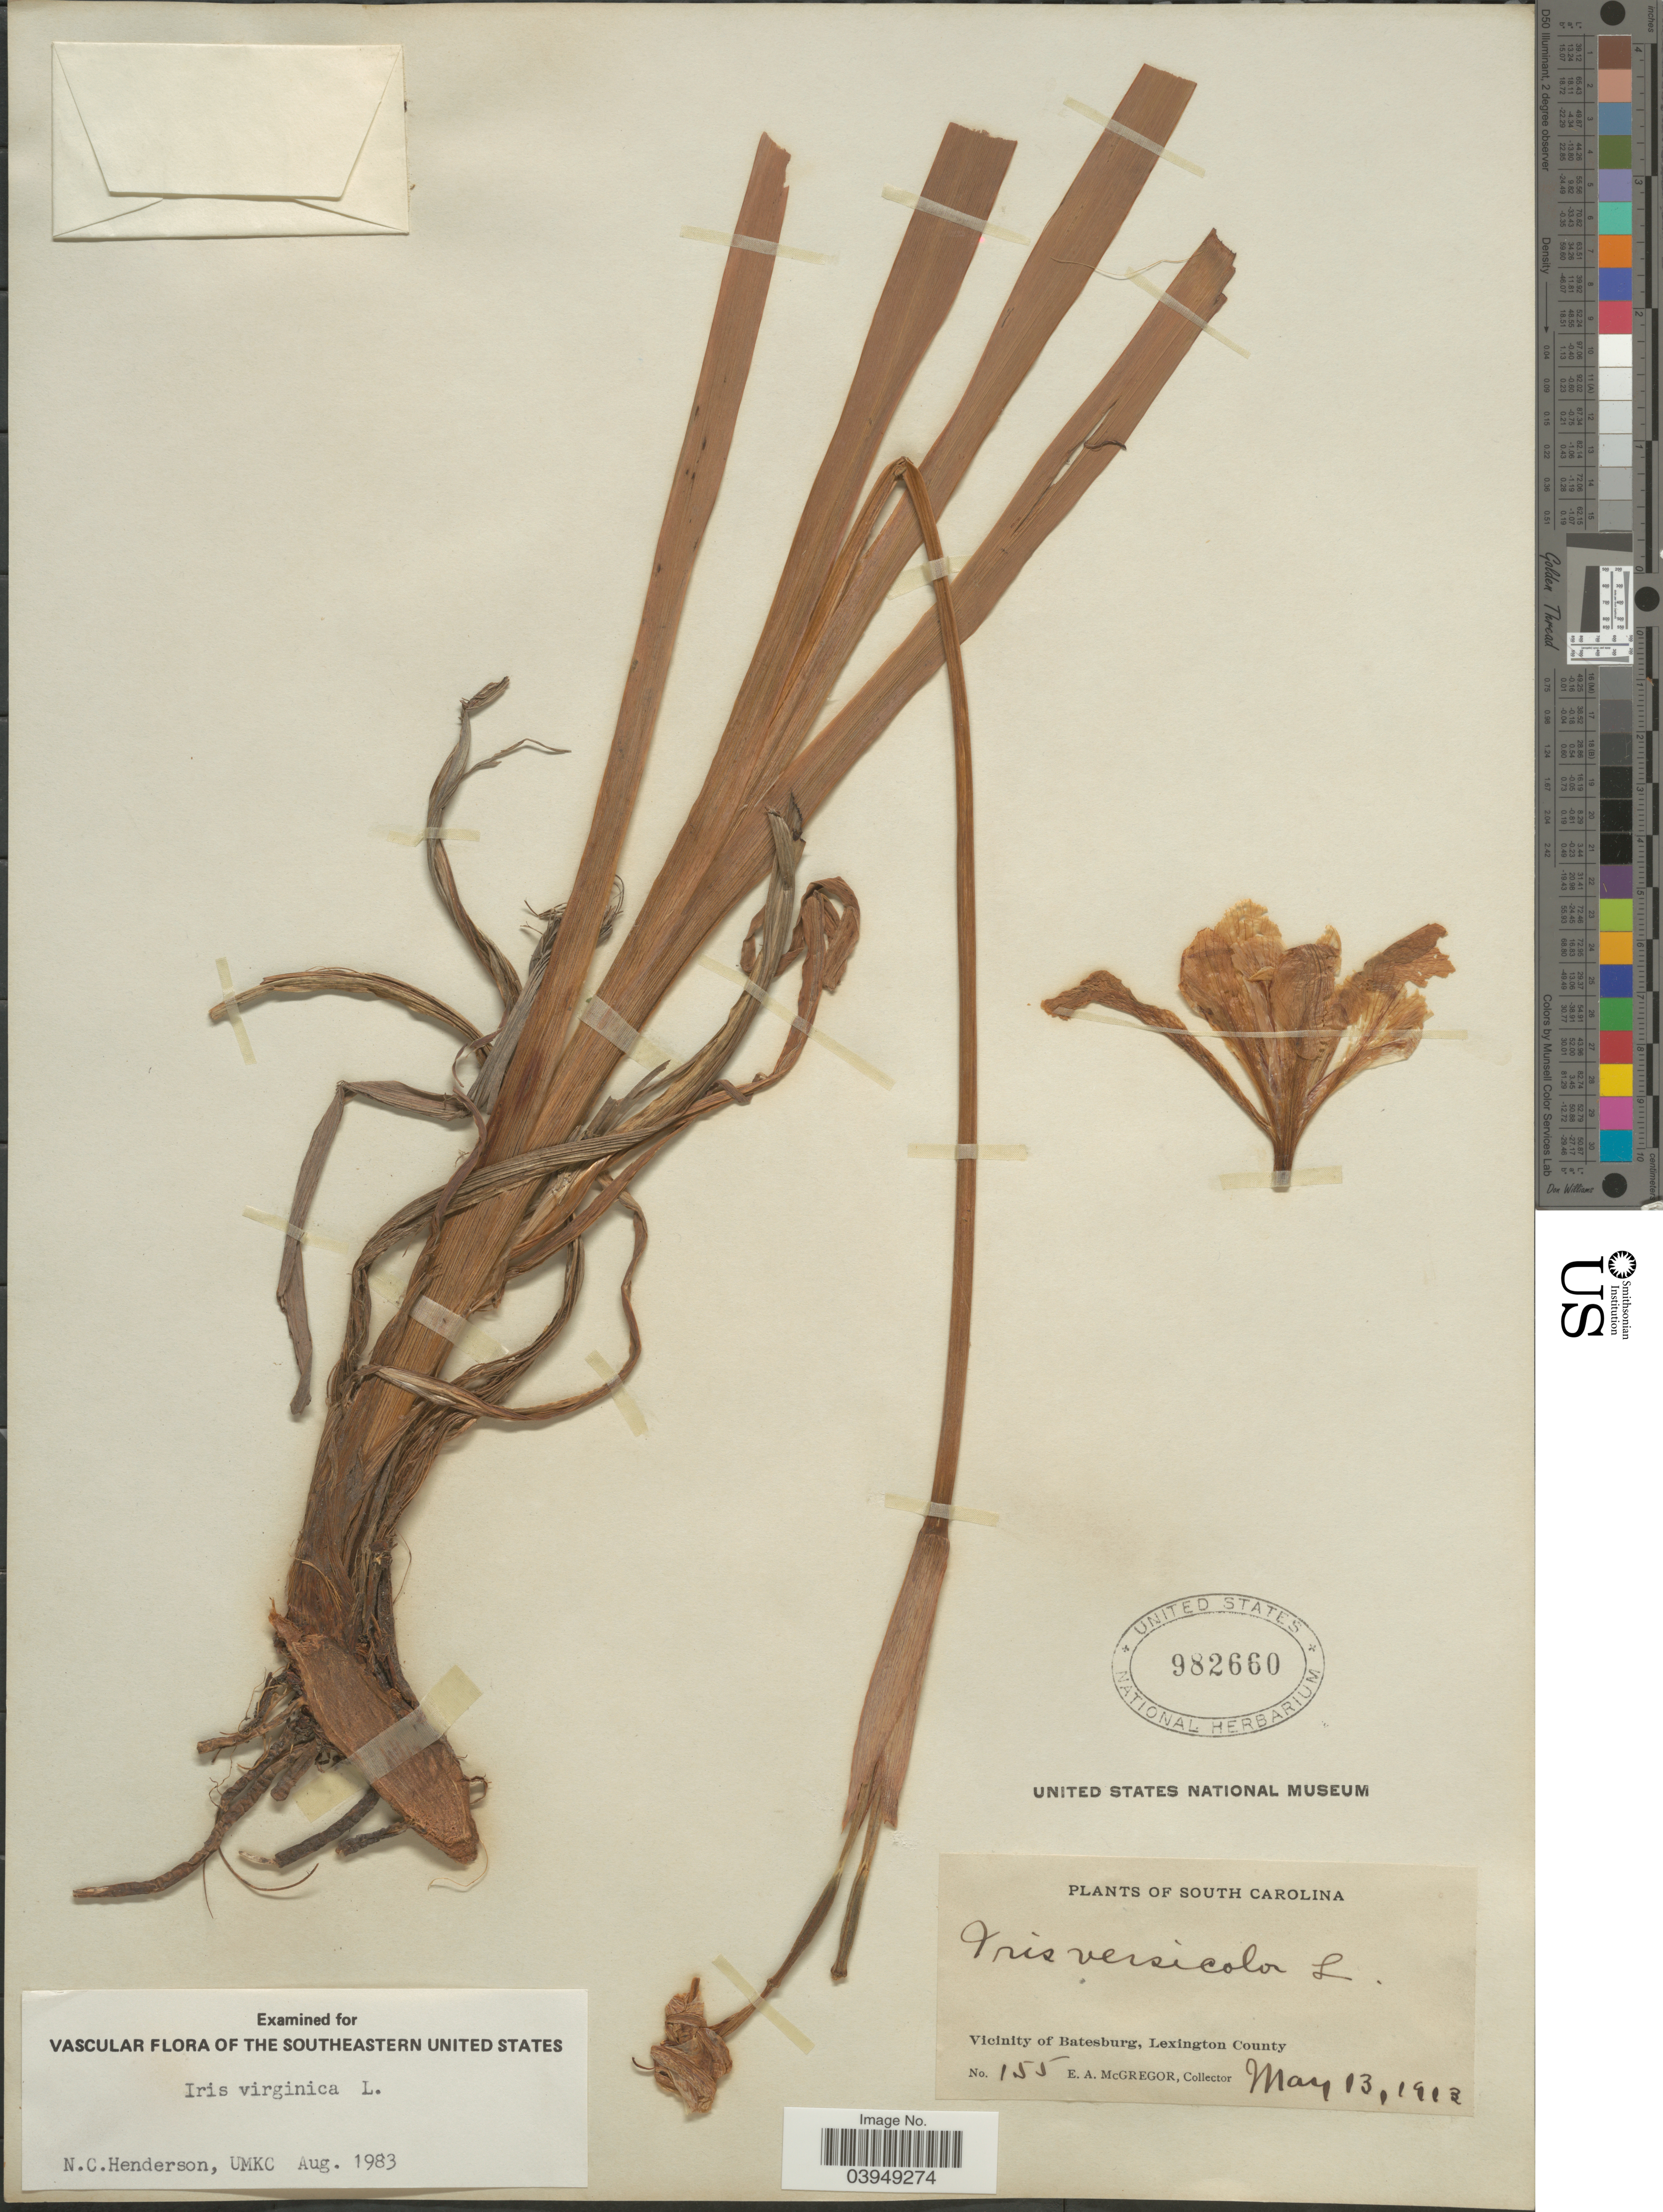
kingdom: Plantae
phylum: Tracheophyta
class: Liliopsida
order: Asparagales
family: Iridaceae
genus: Iris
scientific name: Iris virginica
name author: L.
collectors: E. A. McGregor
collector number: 155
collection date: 1913-05-13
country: United States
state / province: South Carolina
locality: Vicinity of Batesburg, Lexington County.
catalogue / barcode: US 982660